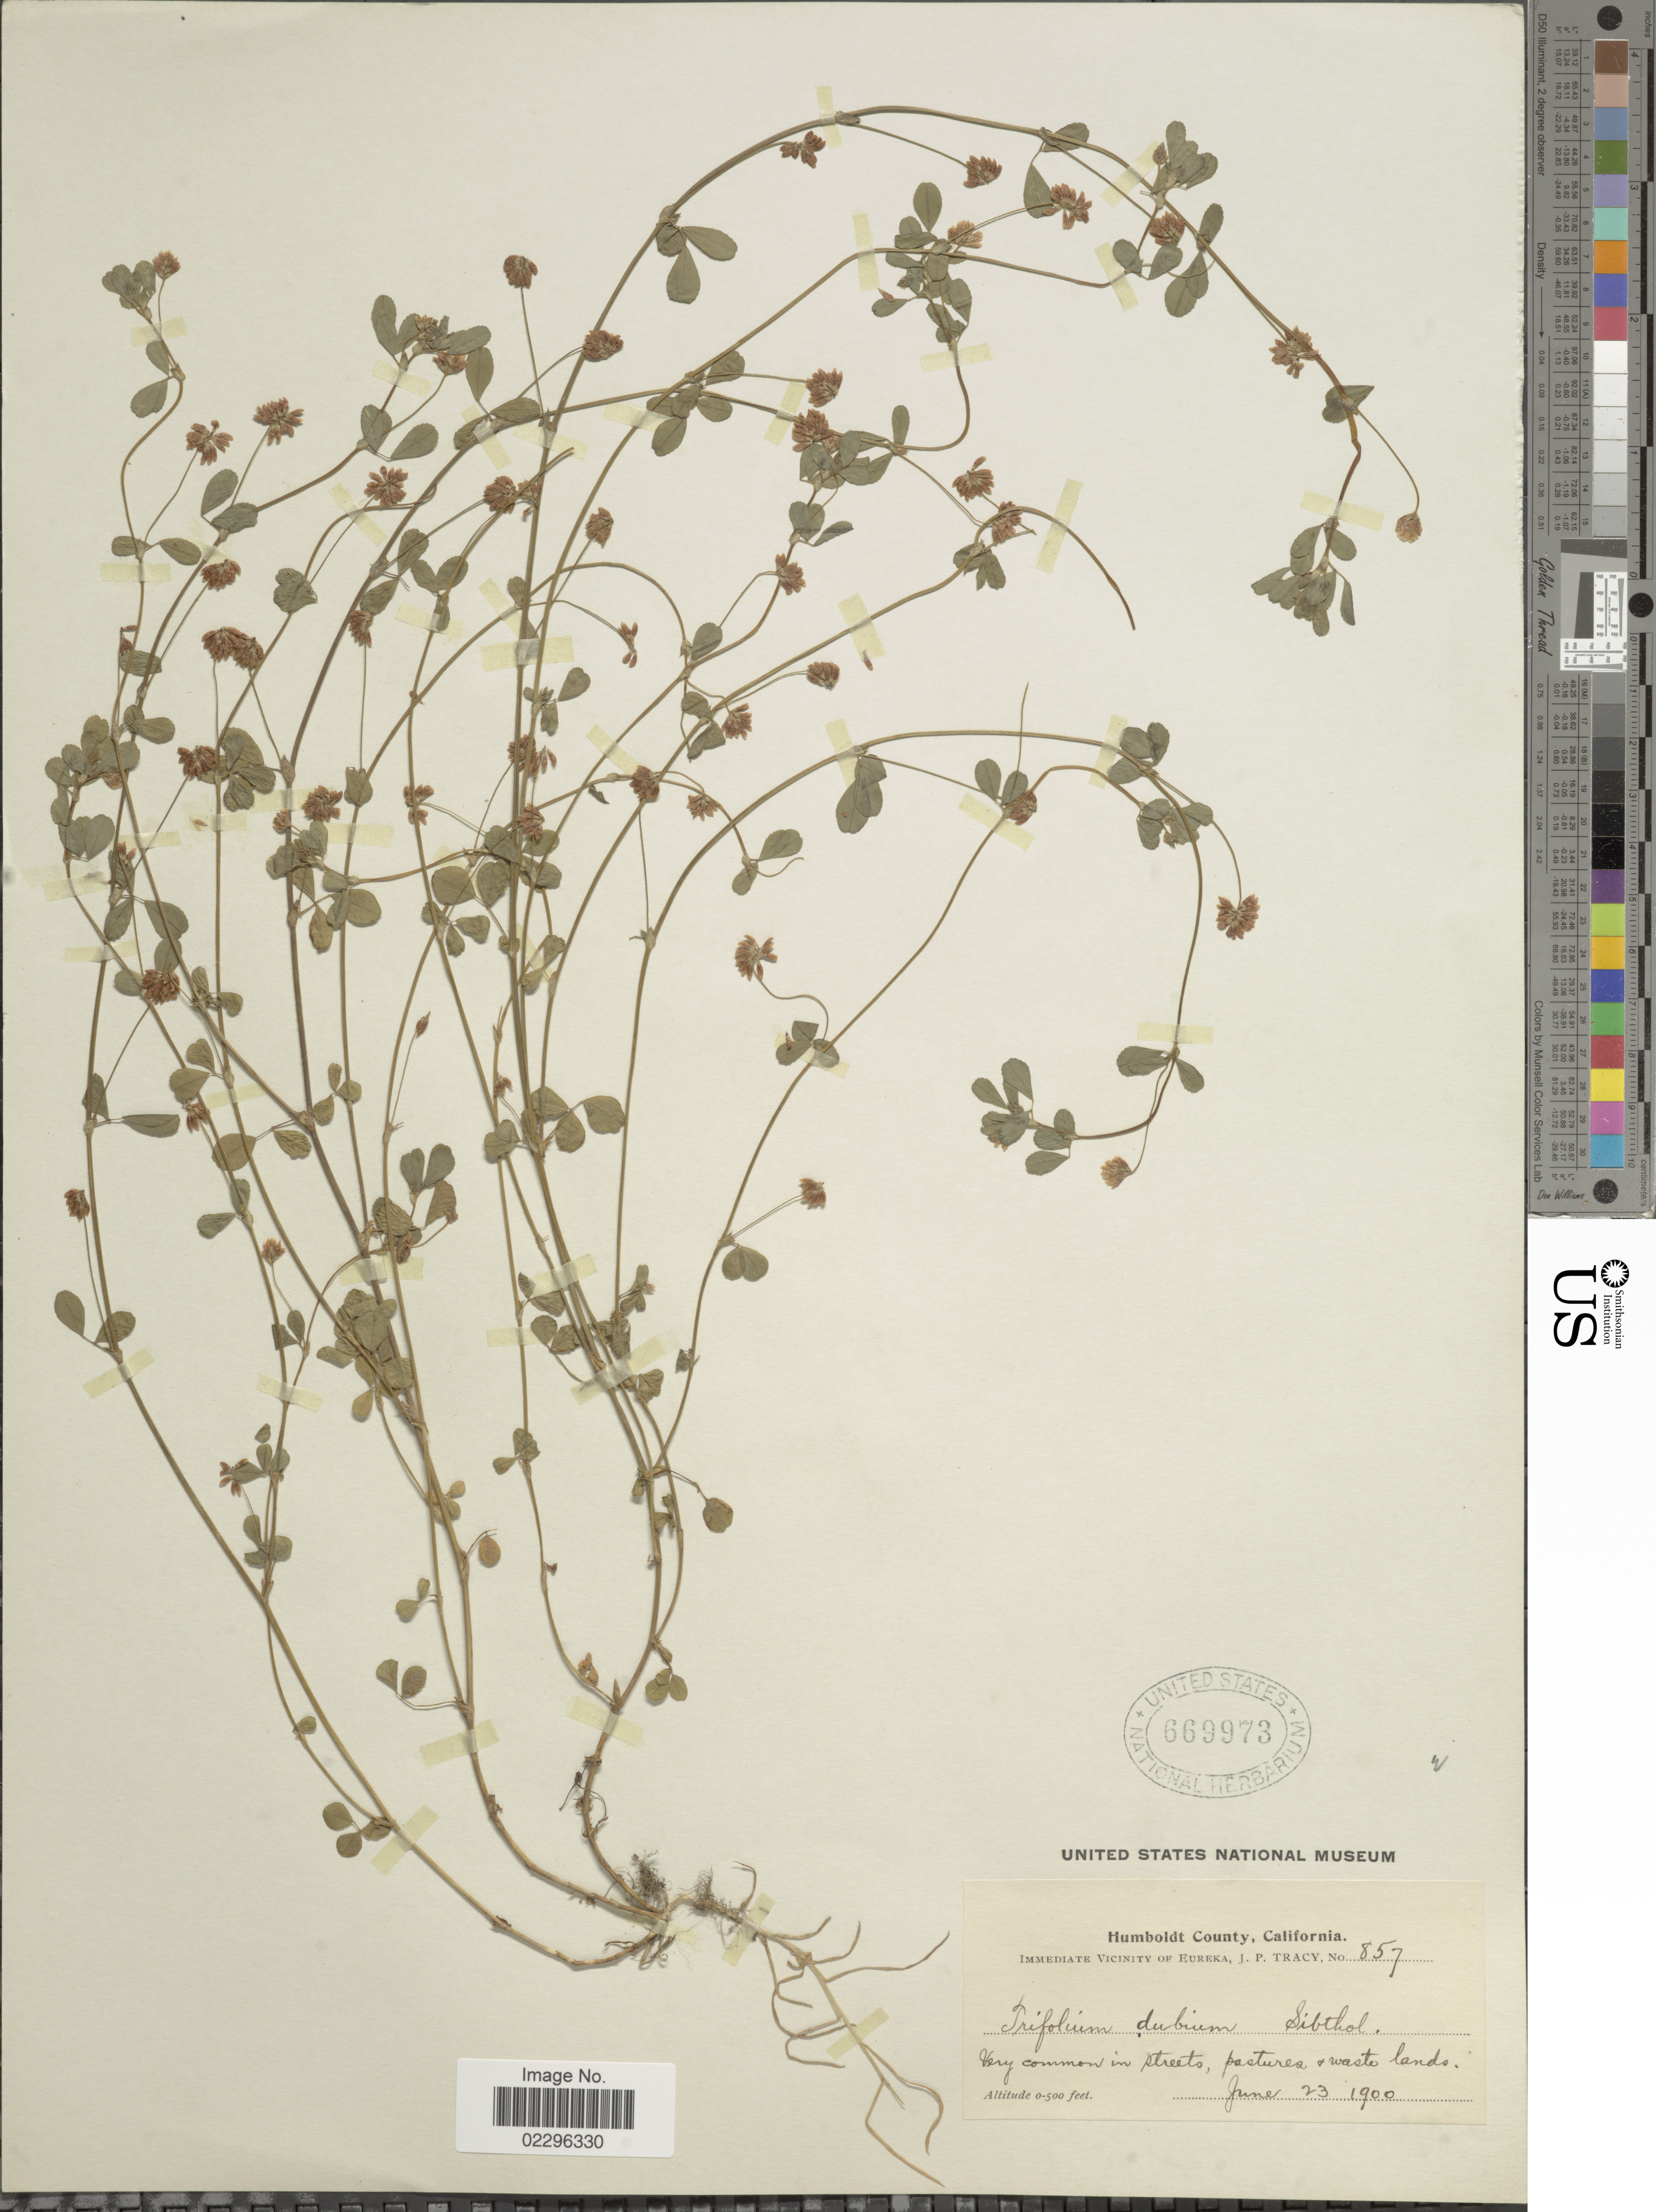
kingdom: Plantae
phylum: Tracheophyta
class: Magnoliopsida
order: Fabales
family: Fabaceae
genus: Trifolium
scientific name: Trifolium dubium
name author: Sibth.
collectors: J. Tracy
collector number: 857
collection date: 1900-06-23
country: United States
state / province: California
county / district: Humboldt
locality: Humboldt County. Immediate Vicinity of Eureka.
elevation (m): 0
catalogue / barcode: US 669973